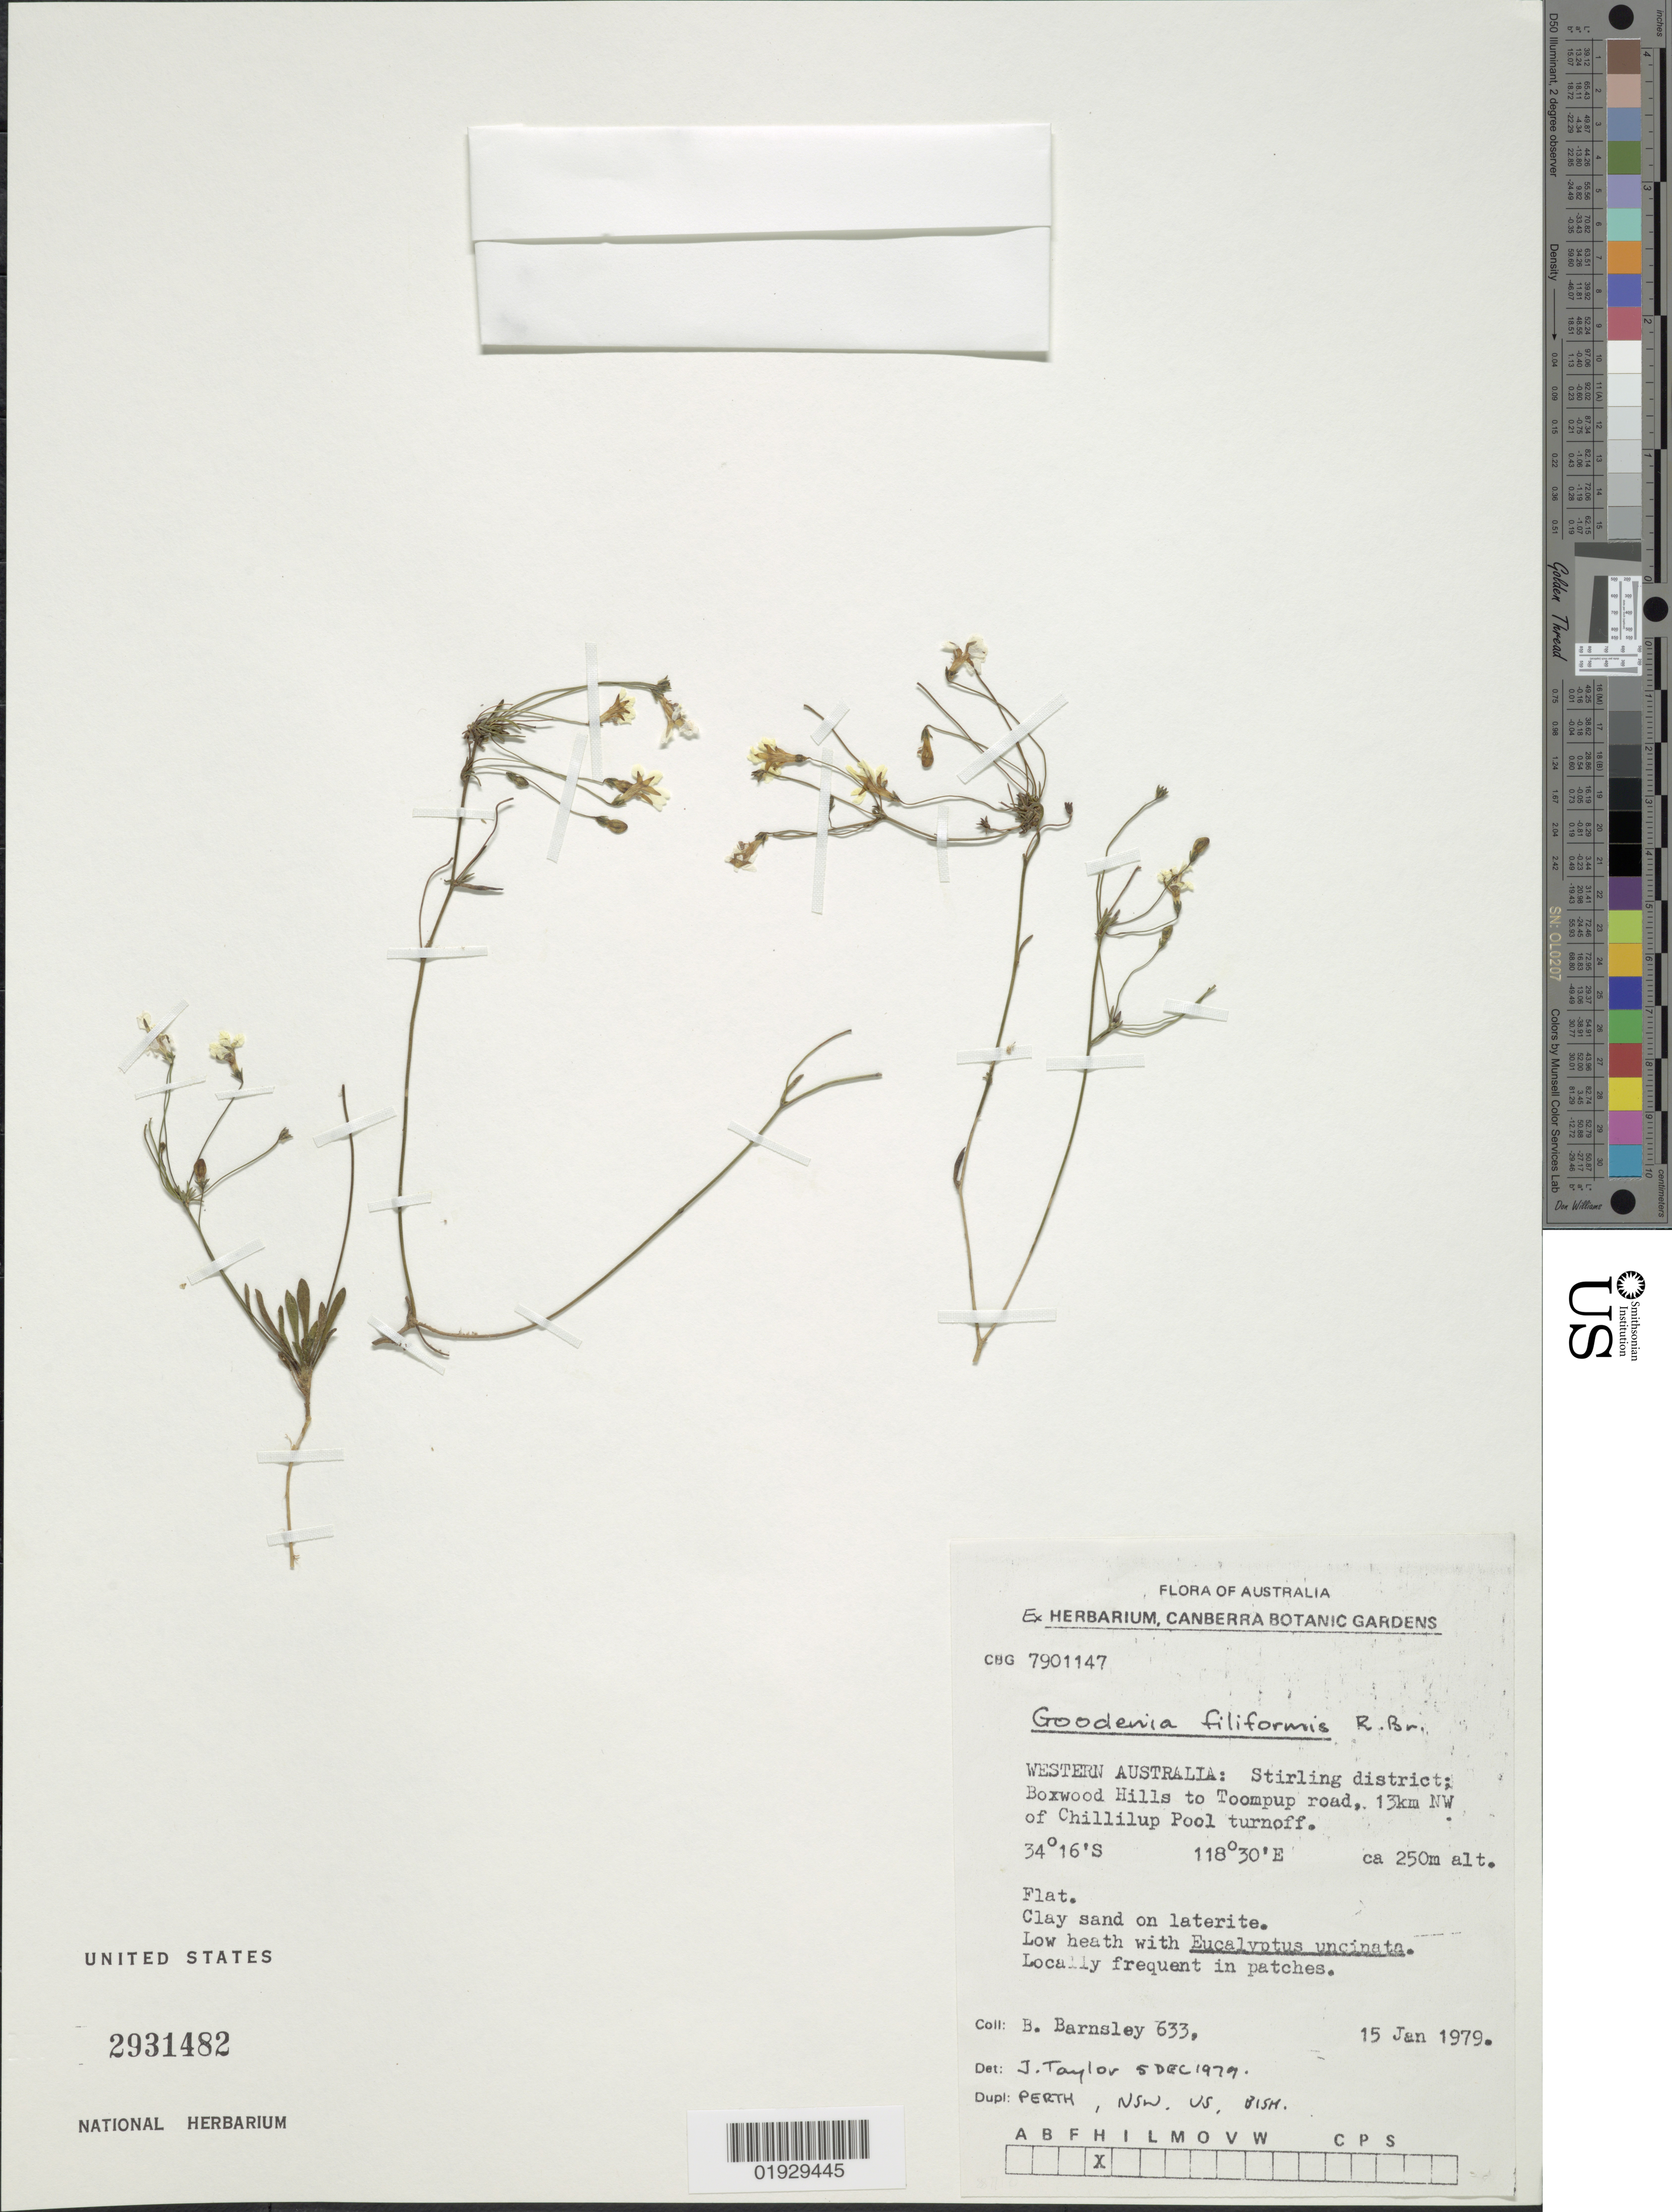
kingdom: Plantae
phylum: Tracheophyta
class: Magnoliopsida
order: Asterales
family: Goodeniaceae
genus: Goodenia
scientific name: Goodenia filiformis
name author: R. Br.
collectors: B. Barnsley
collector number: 633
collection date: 1979-01-15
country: Australia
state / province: Western Australia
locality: Stirling district; Boxwood Hills to Toompup road, 13km NW of Chillilup Pool turnoff.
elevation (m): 250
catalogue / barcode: US 2931482